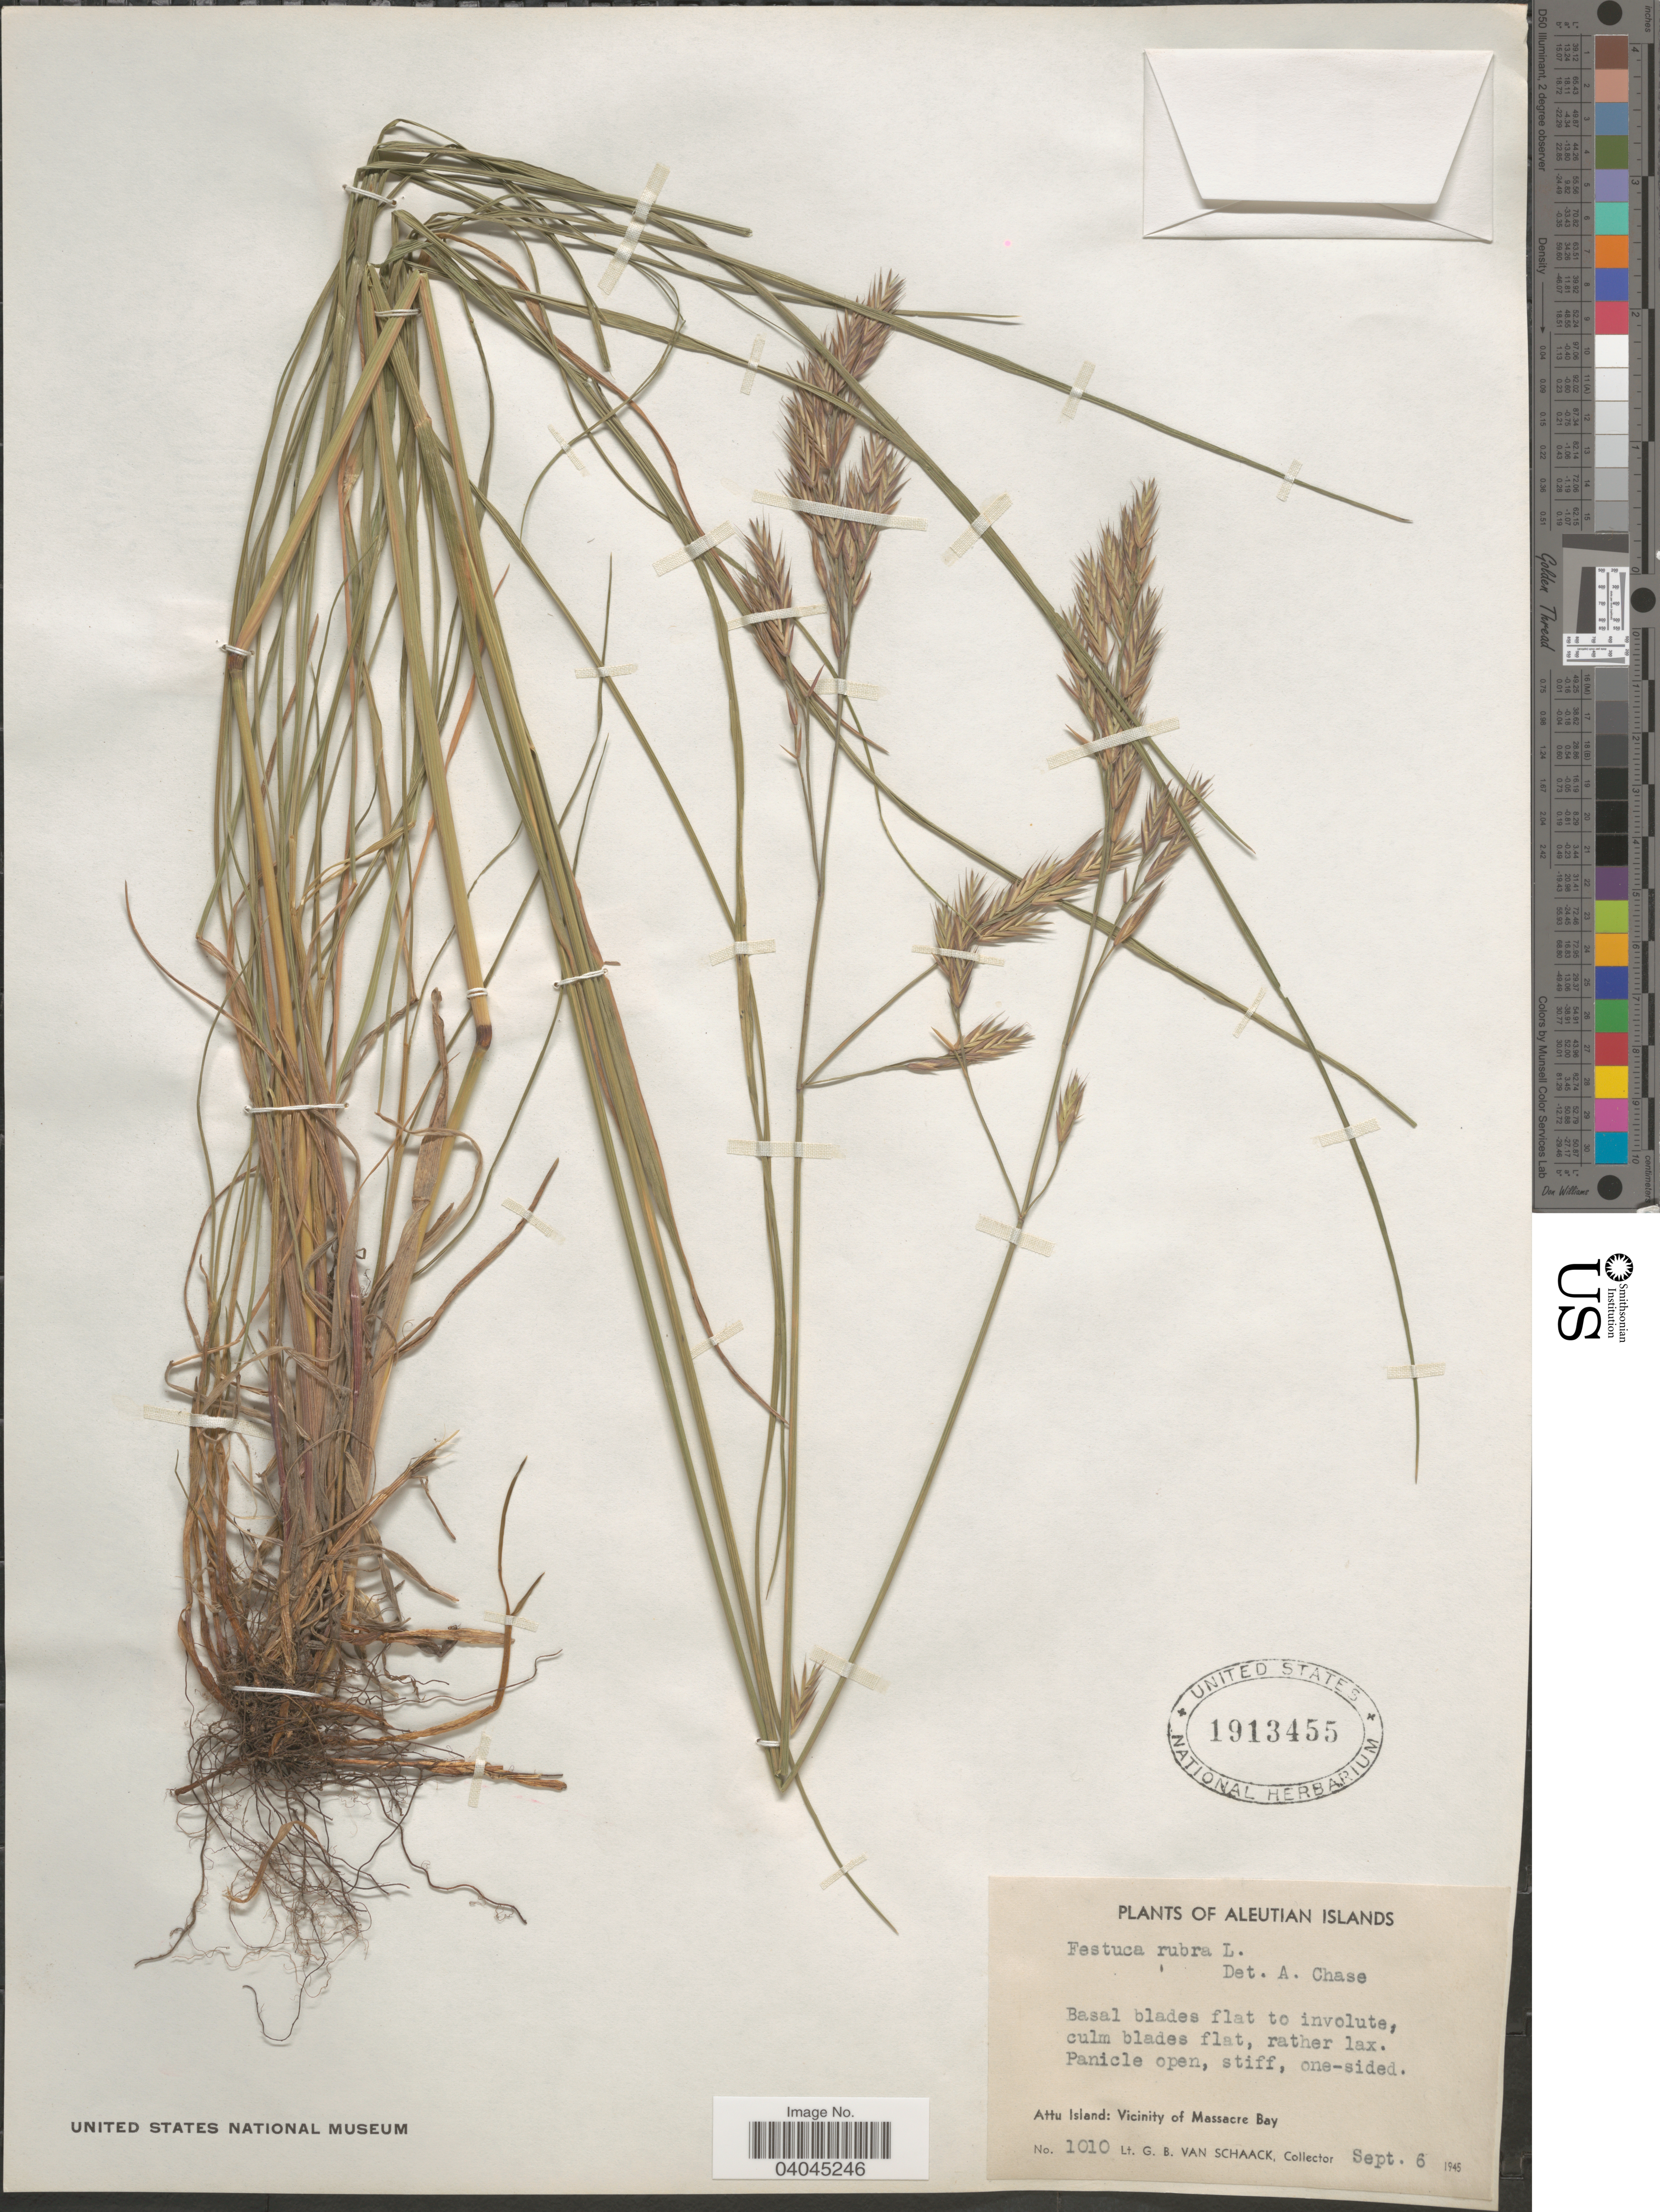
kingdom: Plantae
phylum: Tracheophyta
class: Liliopsida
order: Poales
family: Poaceae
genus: Festuca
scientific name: Festuca rubra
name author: L.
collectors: G. Van Schaack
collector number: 1010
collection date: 1945-09-06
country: United States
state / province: Alaska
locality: Aleutian Islands. Attu Island: Vicinity of Massacre Bay.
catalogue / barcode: US 1913455